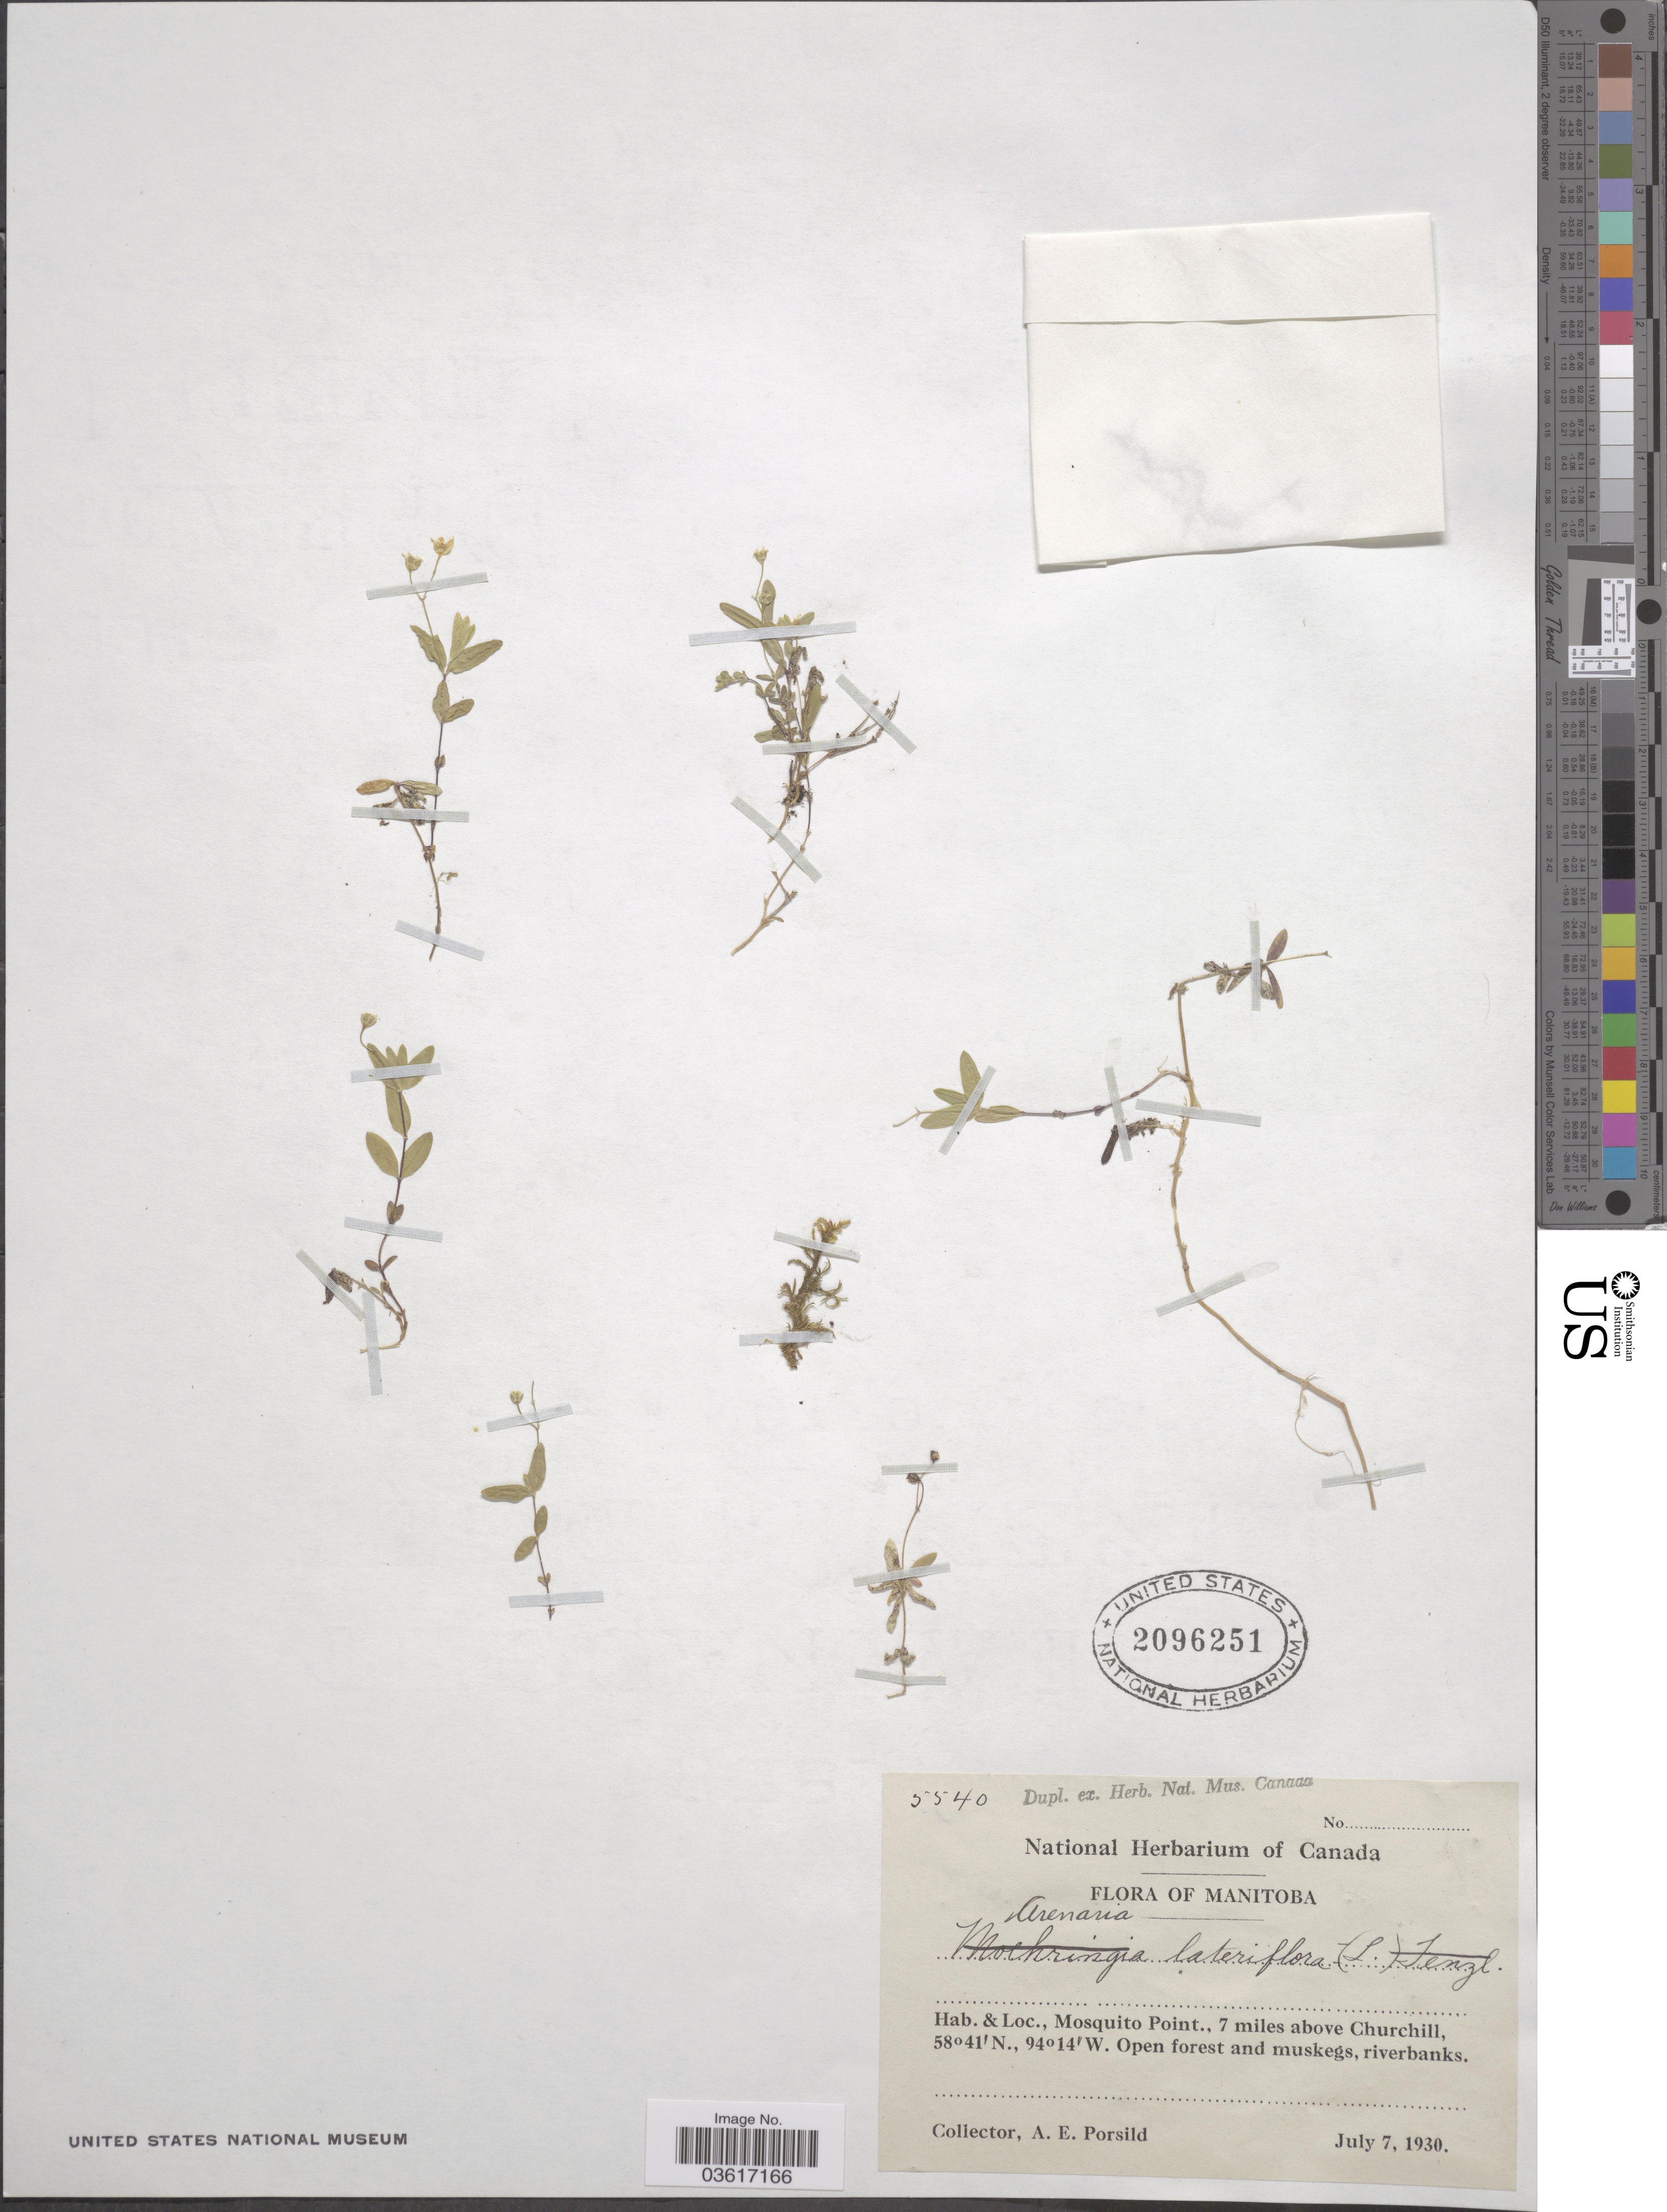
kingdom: Plantae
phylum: Tracheophyta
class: Magnoliopsida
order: Caryophyllales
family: Caryophyllaceae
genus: Moehringia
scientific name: Moehringia lateriflora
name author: (L.) Fenzl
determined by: Strong, Mark T., (BOT), Smithsonian Institution - National Museum of Natural History (UNITED STATES)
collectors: A. E. Porsild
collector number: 5540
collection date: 1930-07-07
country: Canada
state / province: Manitoba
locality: Mosquito Point., 7 miles above Churchill.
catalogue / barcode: US 2096251